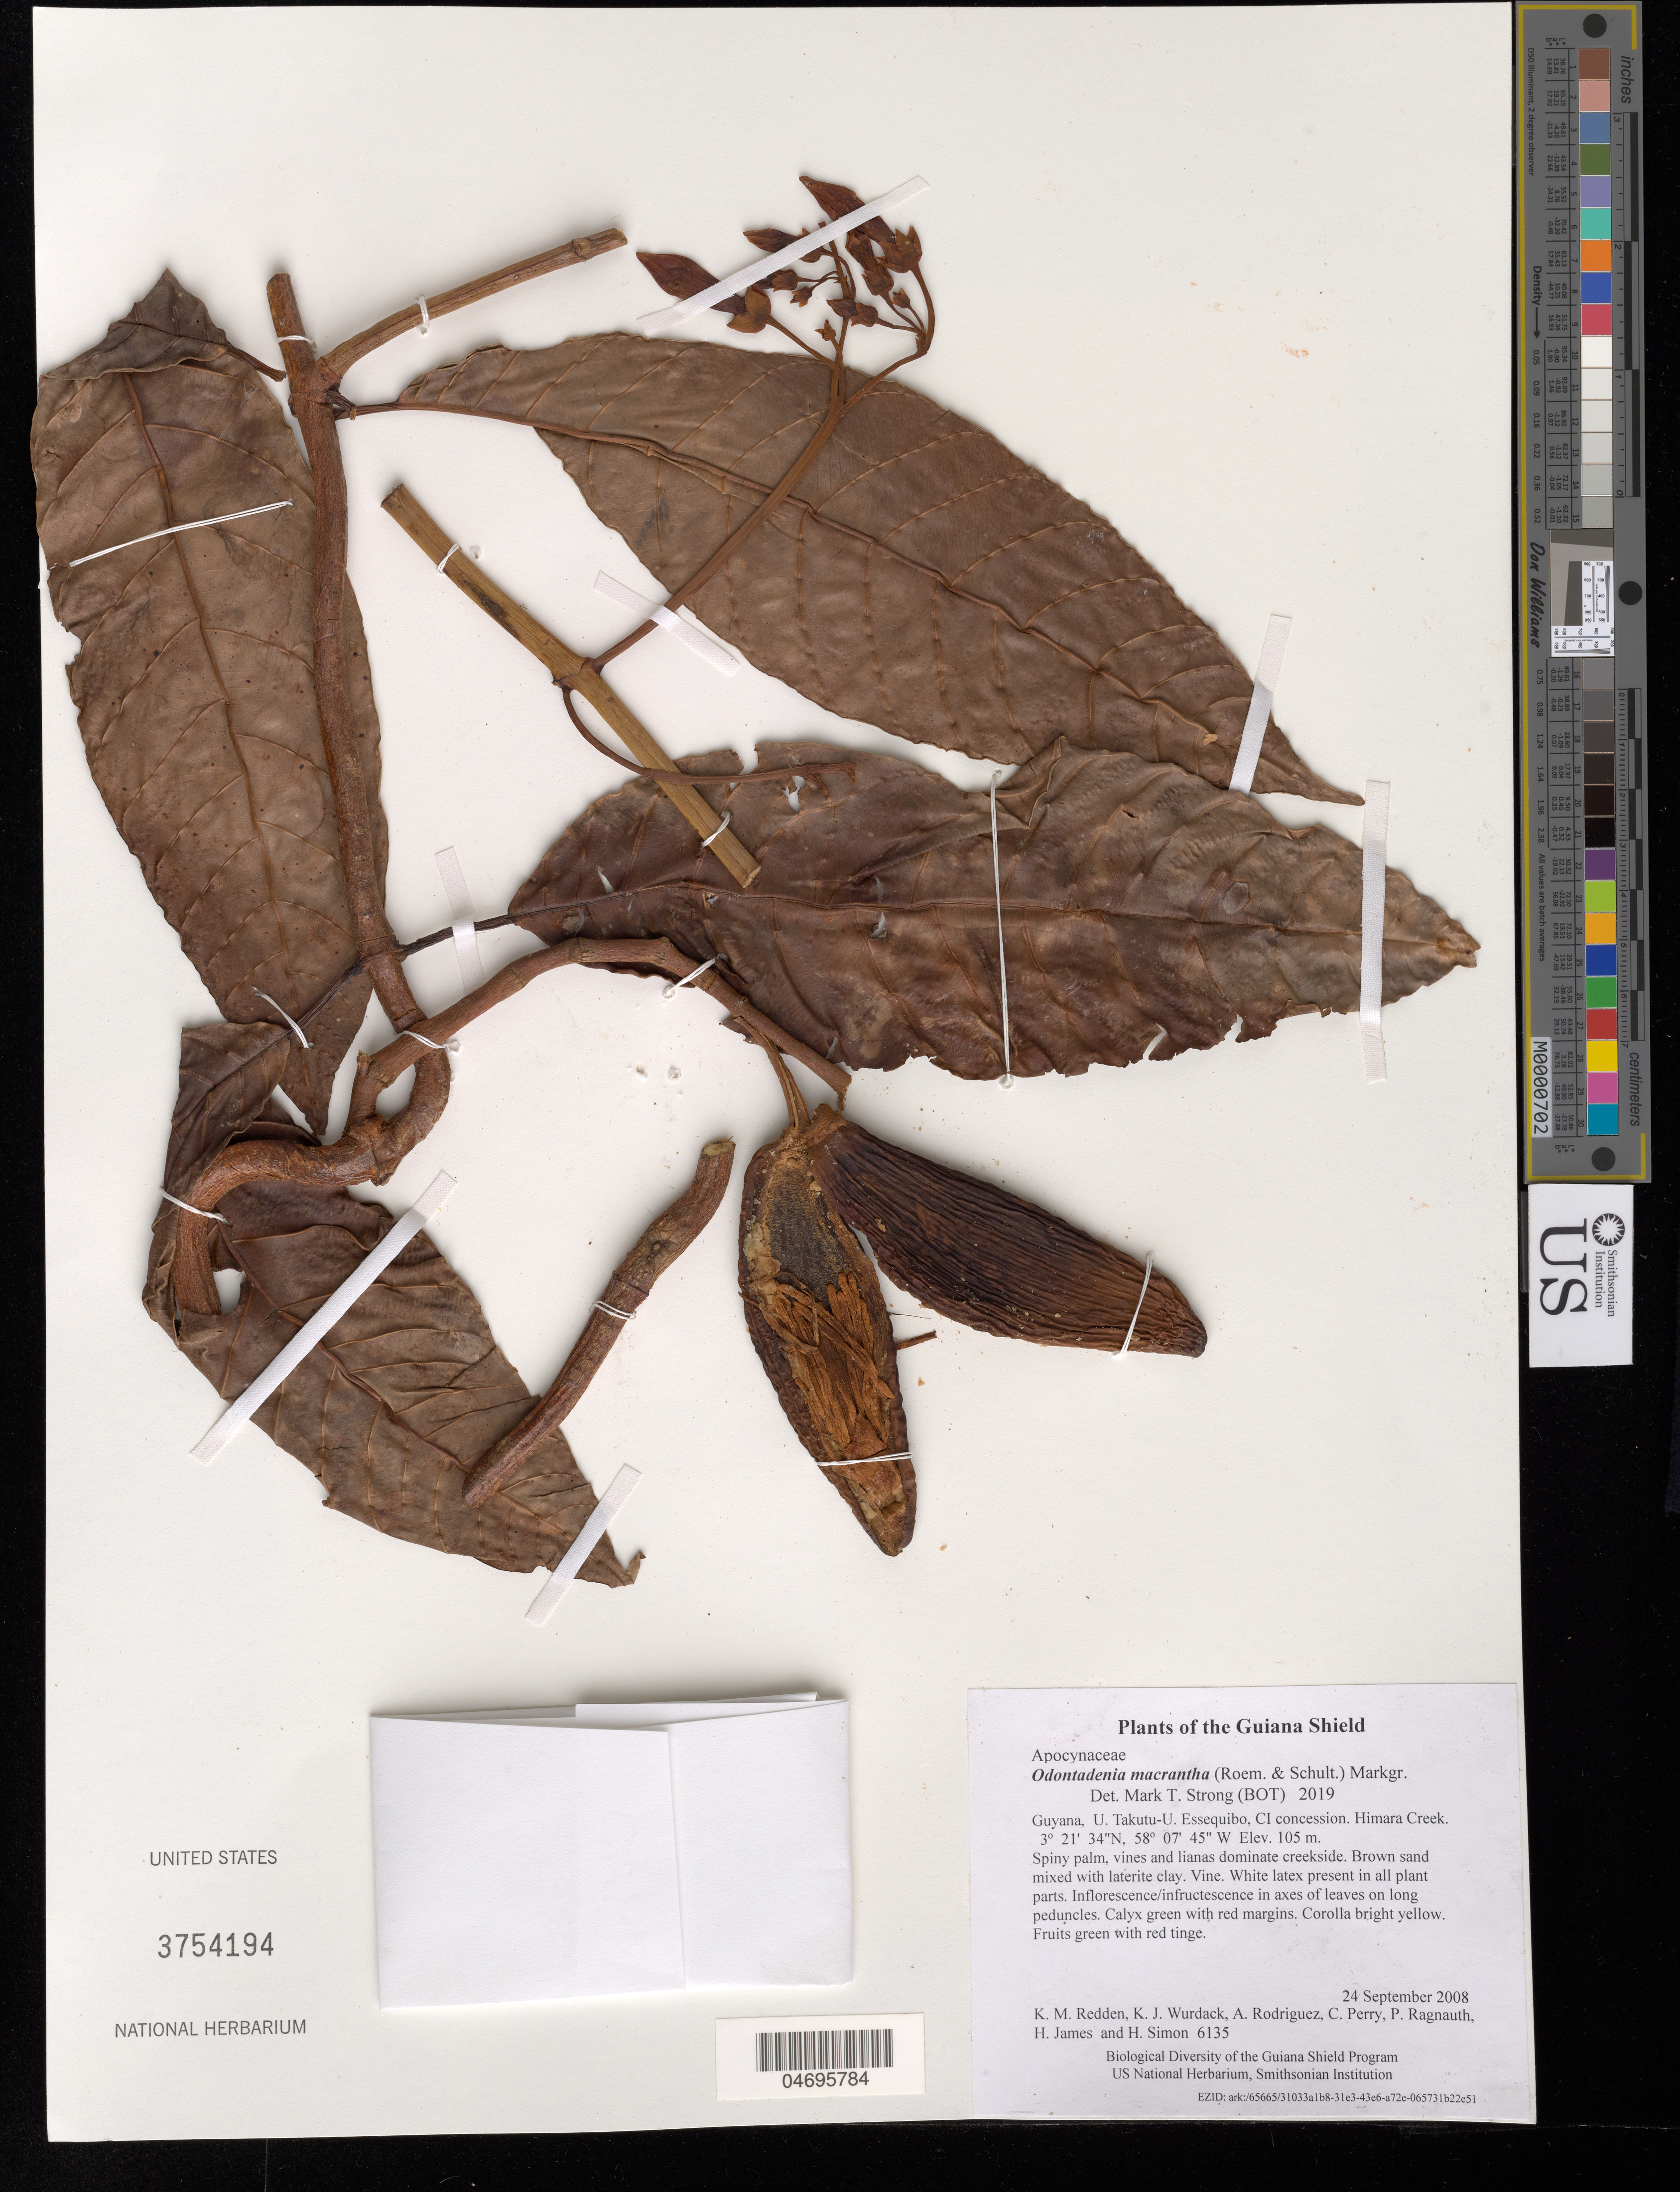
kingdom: Plantae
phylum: Tracheophyta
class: Magnoliopsida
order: Gentianales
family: Apocynaceae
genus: Odontadenia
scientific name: Odontadenia macrantha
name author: (Roem. & Schult.) Markgr.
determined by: Strong, Mark T., (BOT), Smithsonian Institution - National Museum of Natural History (UNITED STATES)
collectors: K. M. Redden, K. Wurdack, A. Rodriguez, C. Perry, P. Ragnauth, H. James & H. Simon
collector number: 6135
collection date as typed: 24 September 2008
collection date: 2008-09-24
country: Guyana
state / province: U. Takutu-U. Essequibo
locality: CI concession. Himara Creek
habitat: Spiny palm, vines and lianas dominate creekside. Brown sand mixed with laterite clay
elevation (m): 105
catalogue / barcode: US 3754194